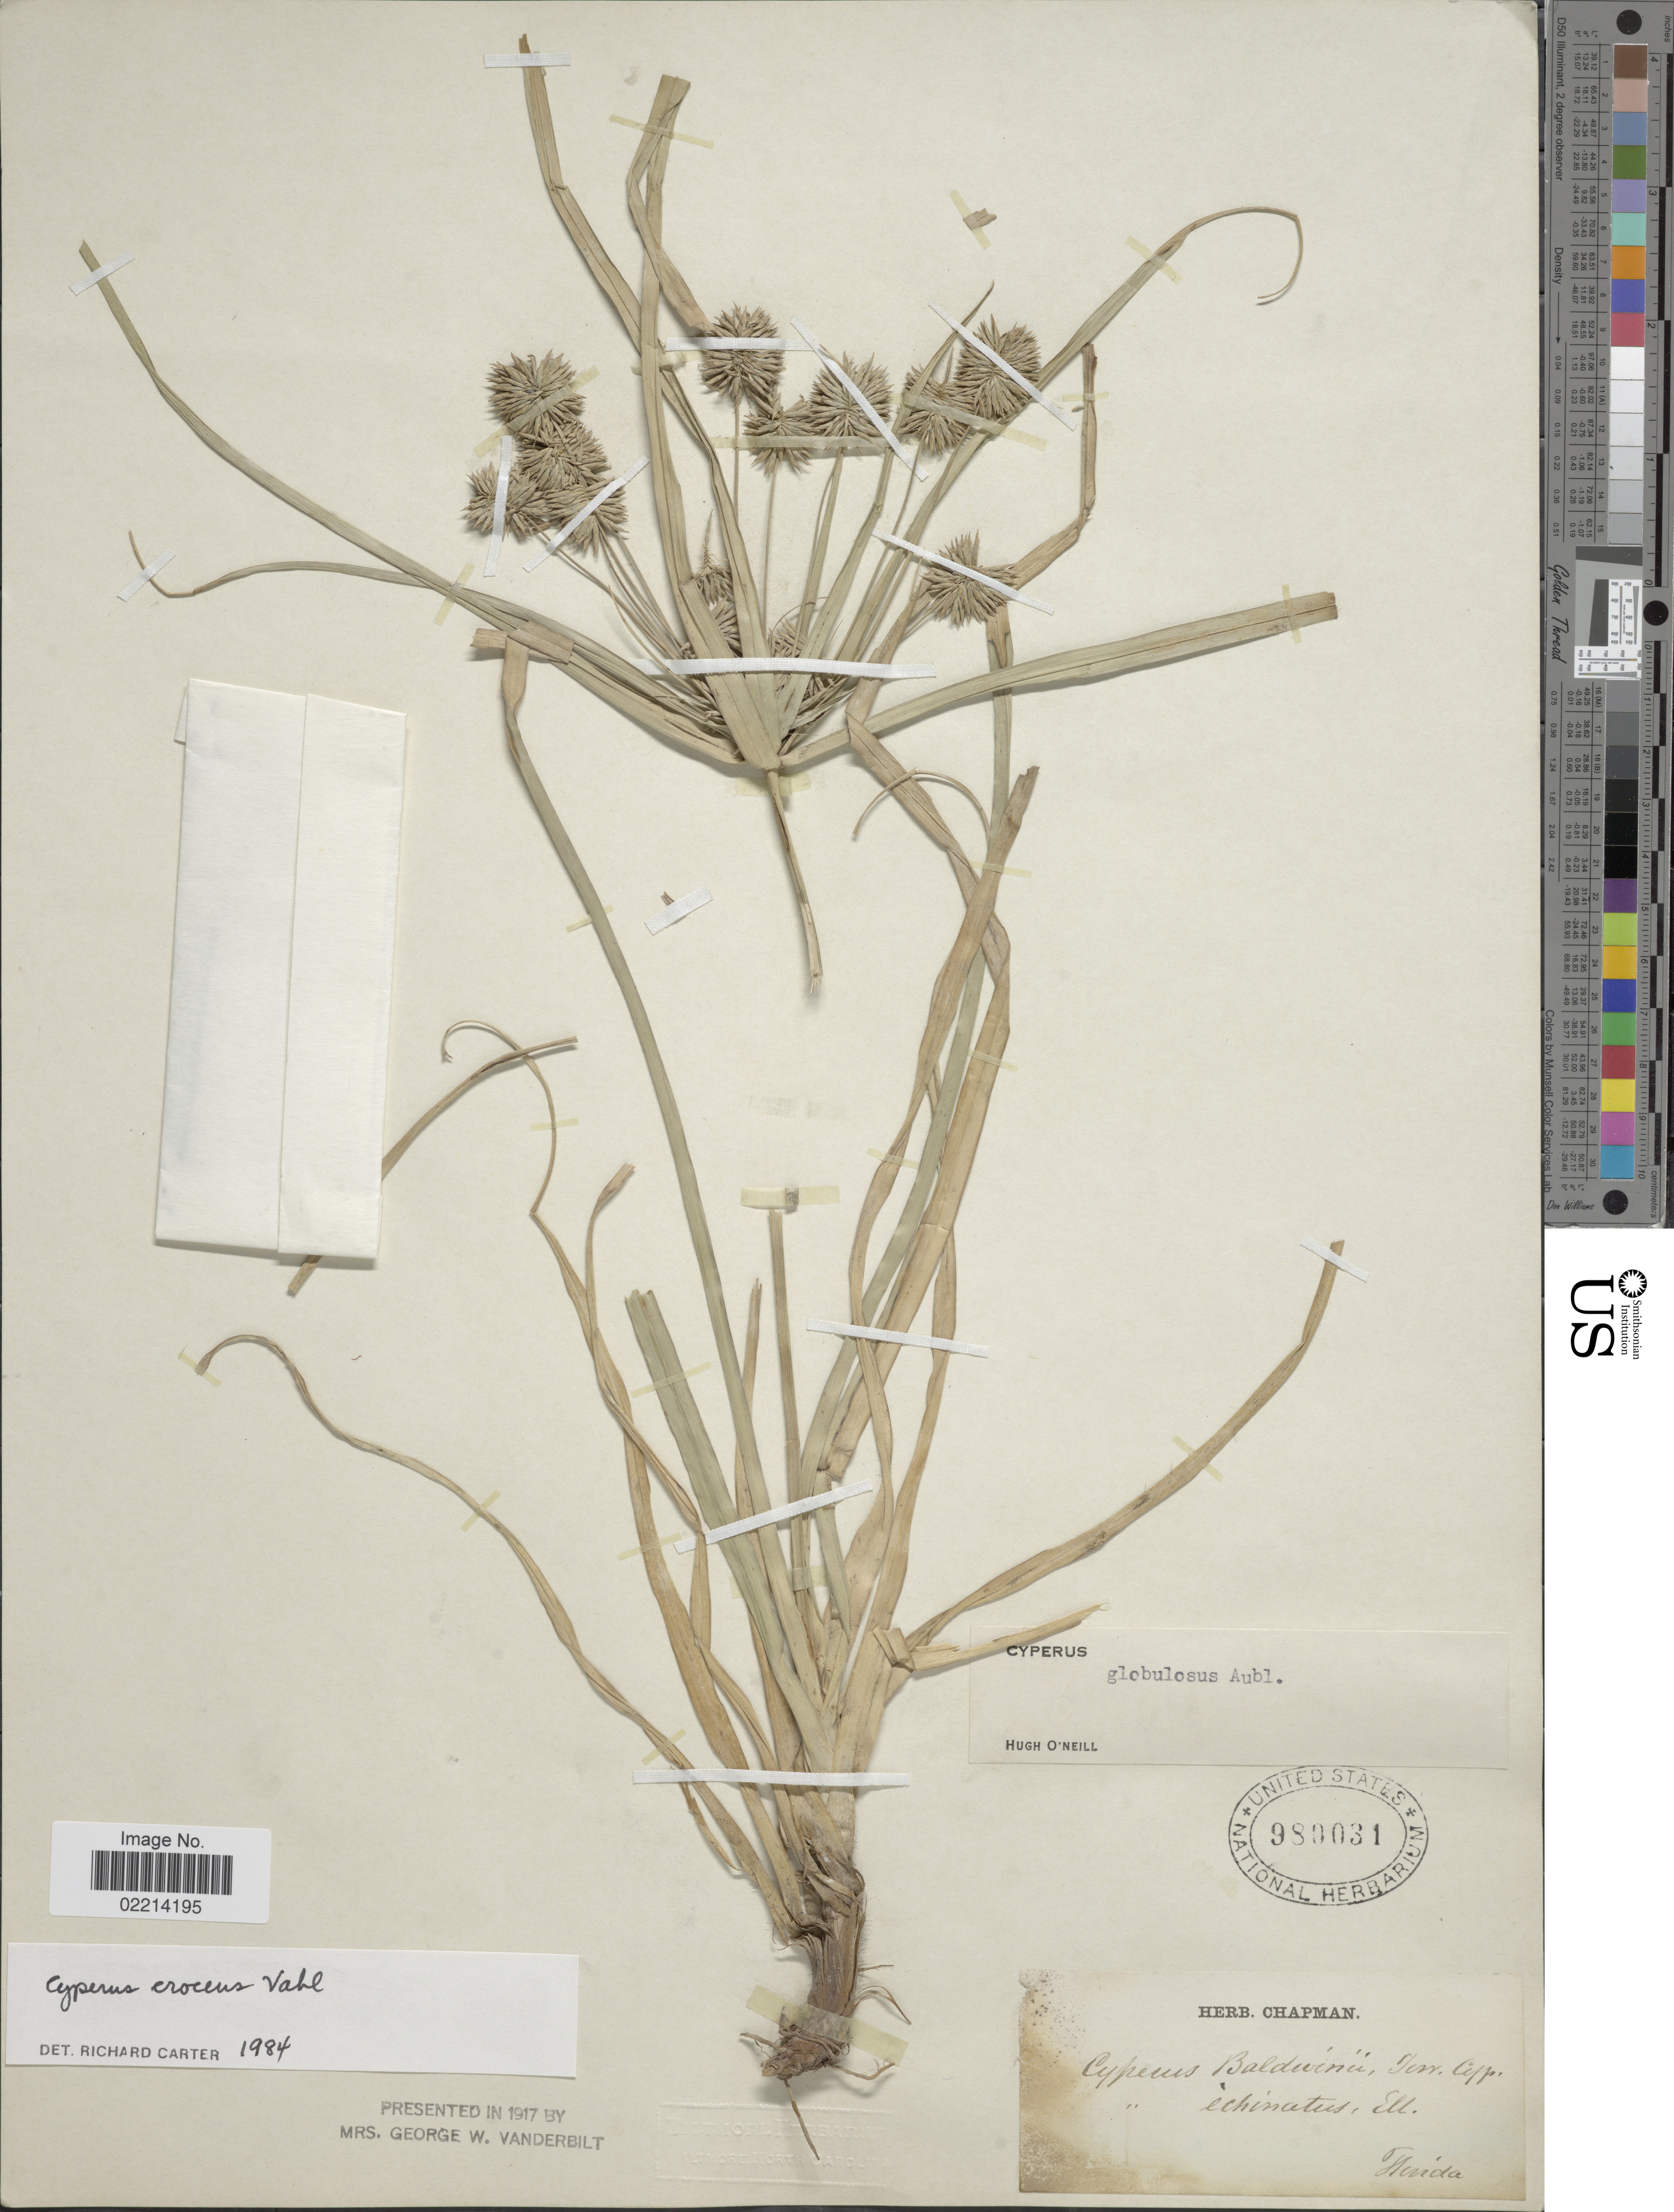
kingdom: Plantae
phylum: Tracheophyta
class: Liliopsida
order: Poales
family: Cyperaceae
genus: Cyperus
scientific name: Cyperus croceus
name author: Vahl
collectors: ex herb. Chapman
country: United States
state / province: Florida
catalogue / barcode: US 980031